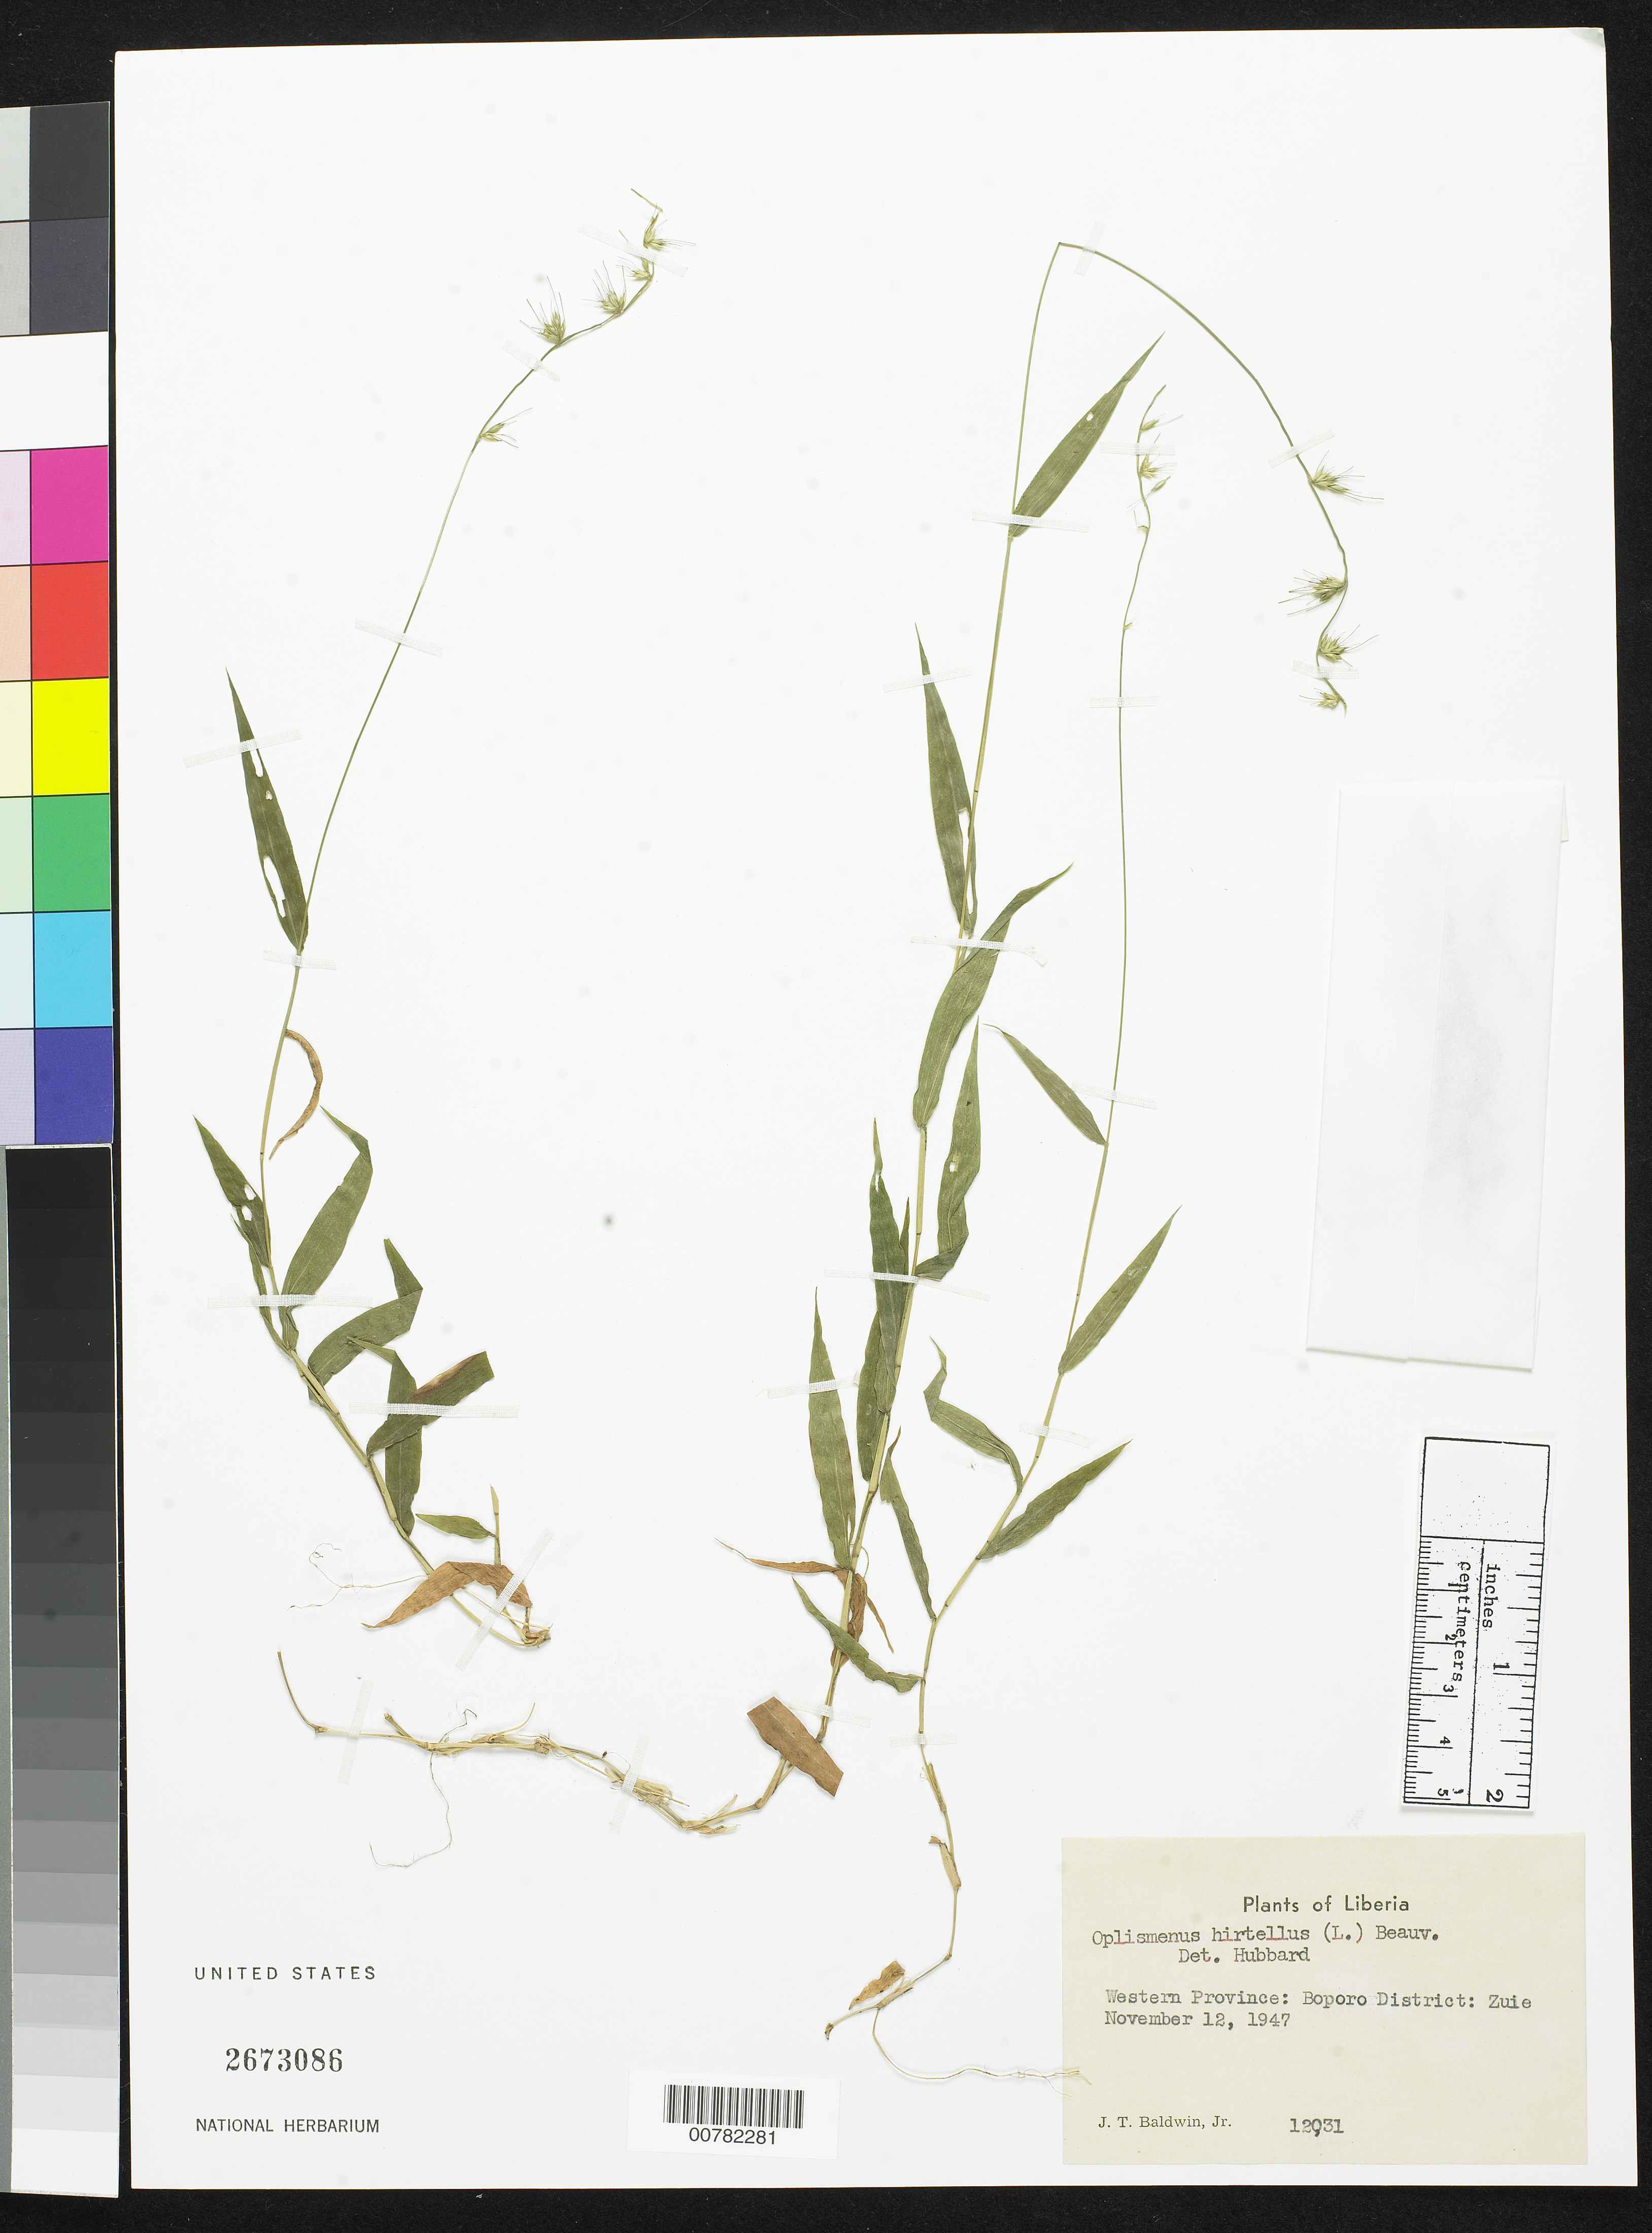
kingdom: Plantae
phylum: Tracheophyta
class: Liliopsida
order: Poales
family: Poaceae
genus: Oplismenus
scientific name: Oplismenus hirtellus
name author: (L.) P. Beauv.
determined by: Hubbard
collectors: J. T. Baldwin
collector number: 12031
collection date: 1947-11-12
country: Liberia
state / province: Gbarpolu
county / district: Bopolu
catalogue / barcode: US 2673086